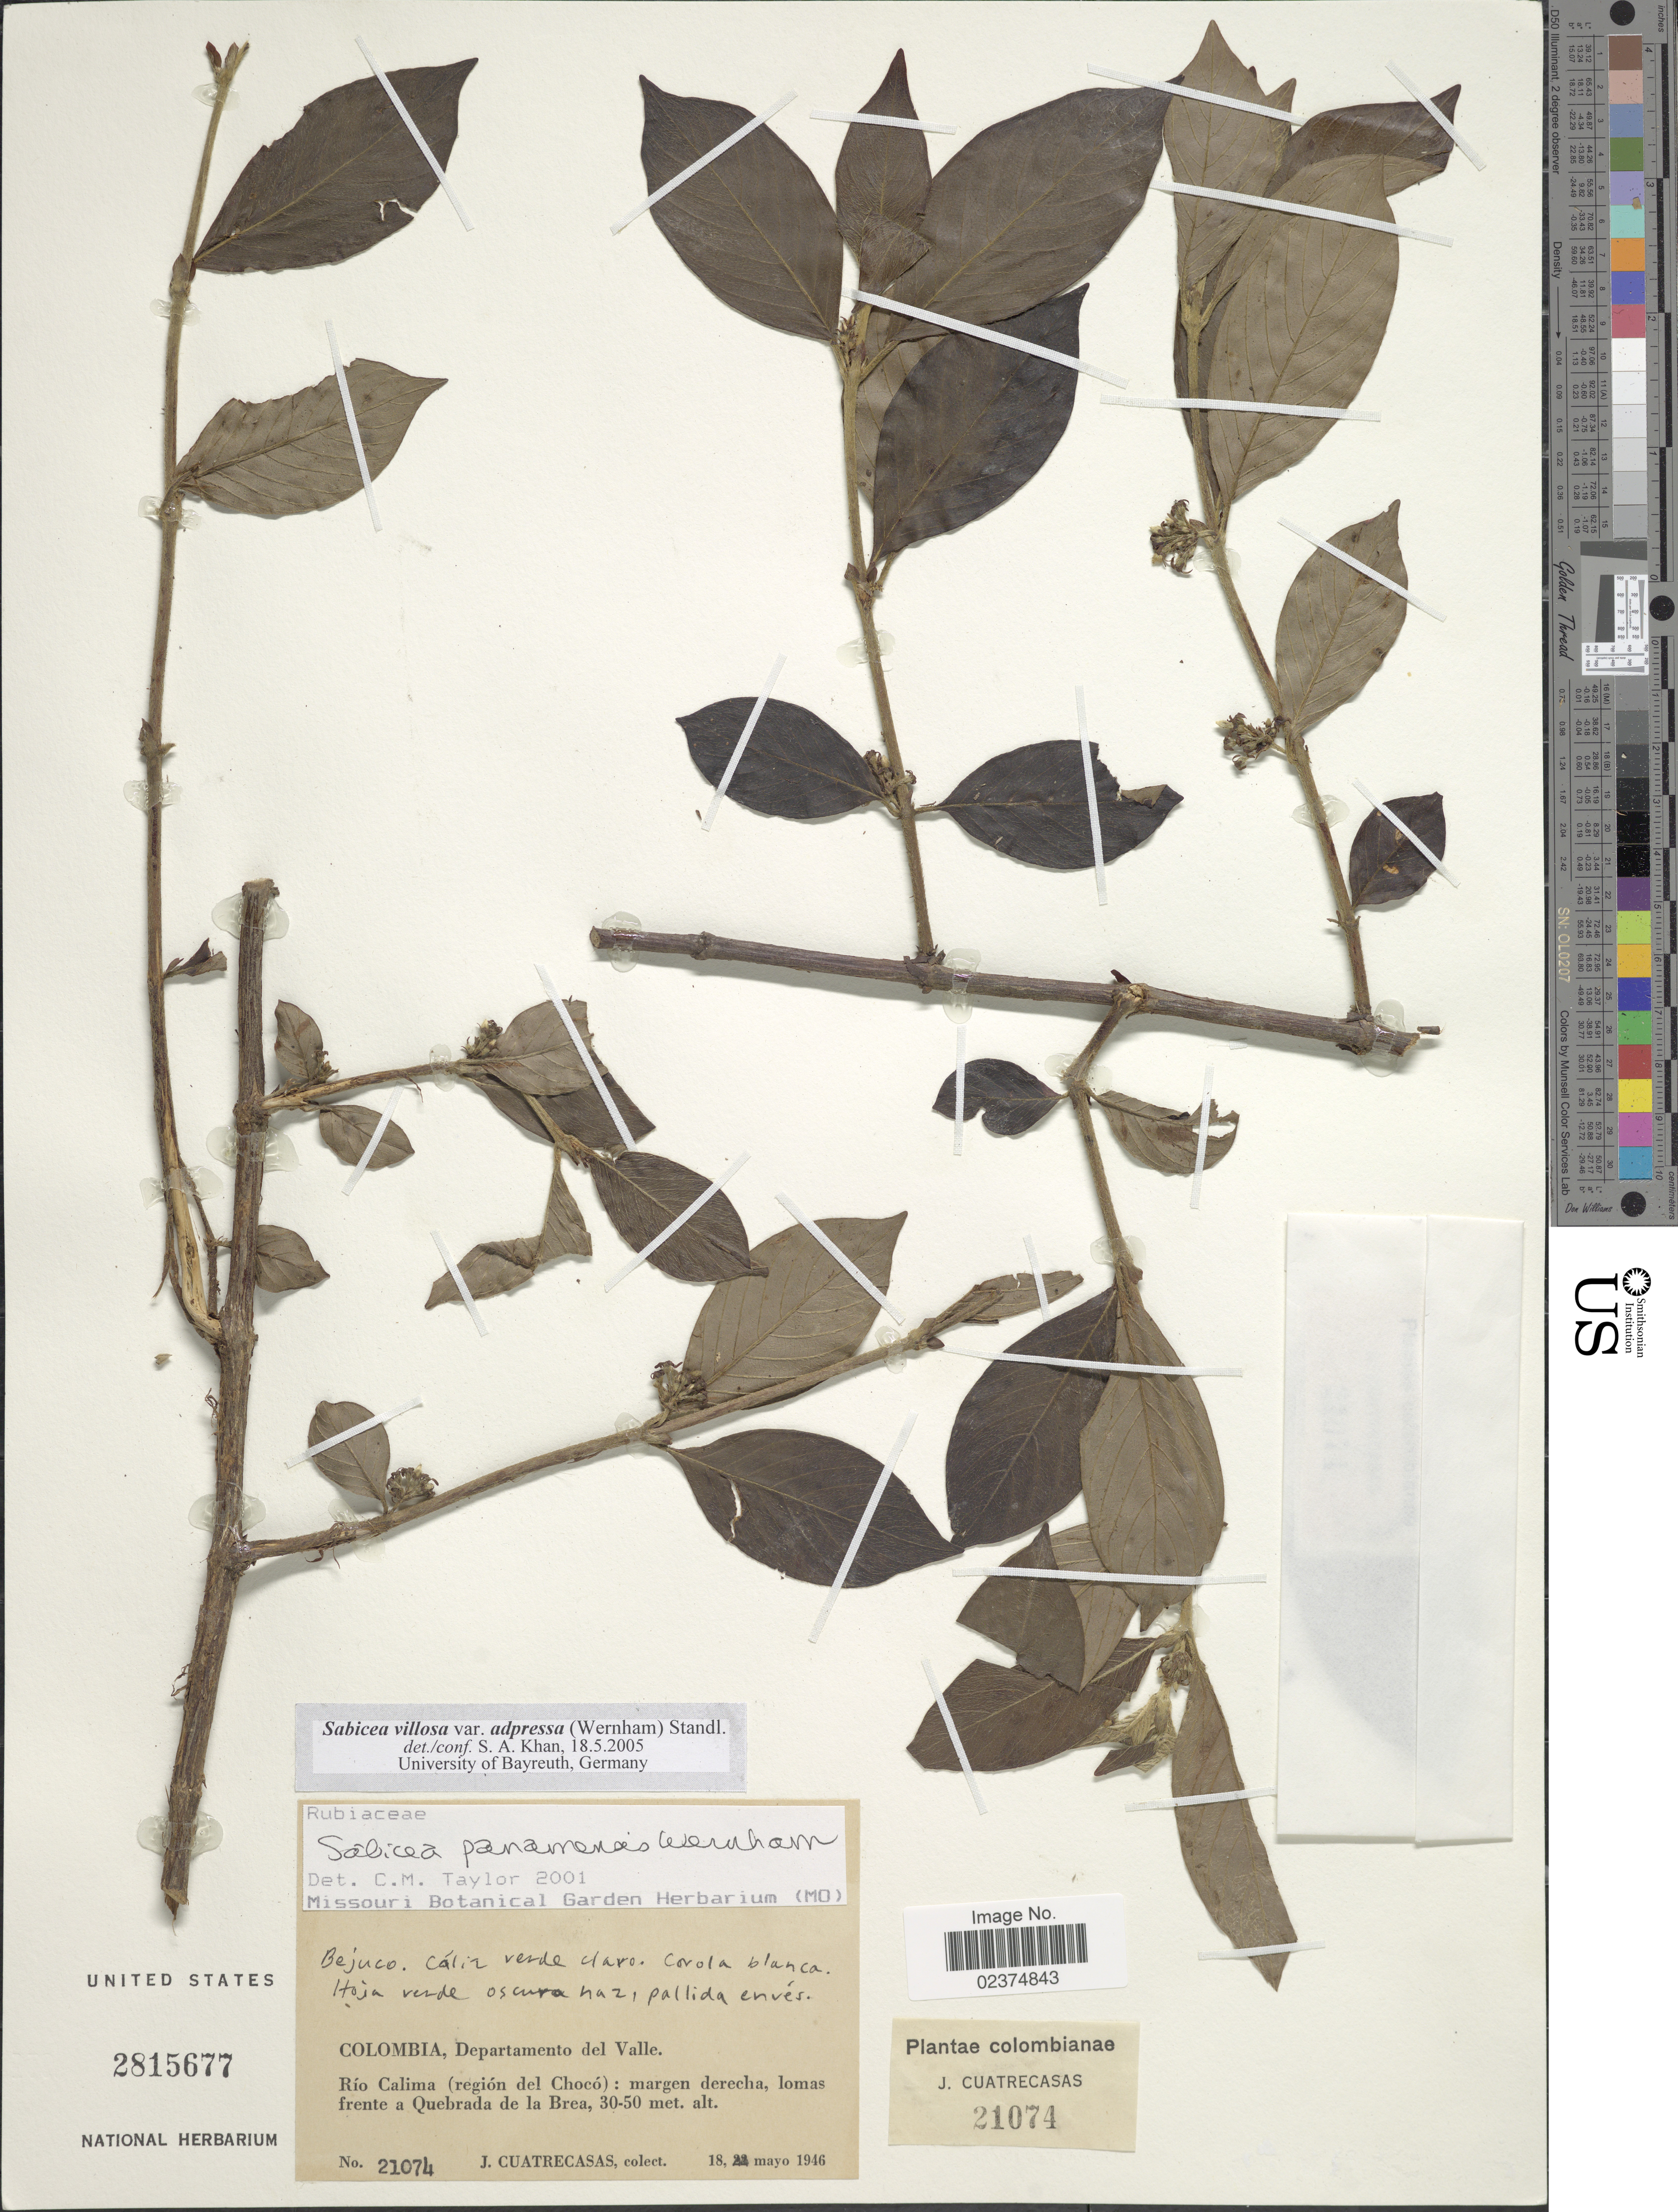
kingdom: Plantae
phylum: Tracheophyta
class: Magnoliopsida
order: Gentianales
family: Rubiaceae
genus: Sabicea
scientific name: Sabicea villosa var. adpressa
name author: (Wernham) Standl.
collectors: J. Cuatrecasas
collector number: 21074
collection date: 1946-05-18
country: Colombia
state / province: Valle del Cauca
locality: Departamento del Valle. Rio Calima (Region del Choco) : margen derecha, lomas frente a Quebrada de la Brea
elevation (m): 30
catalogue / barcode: US 2815677